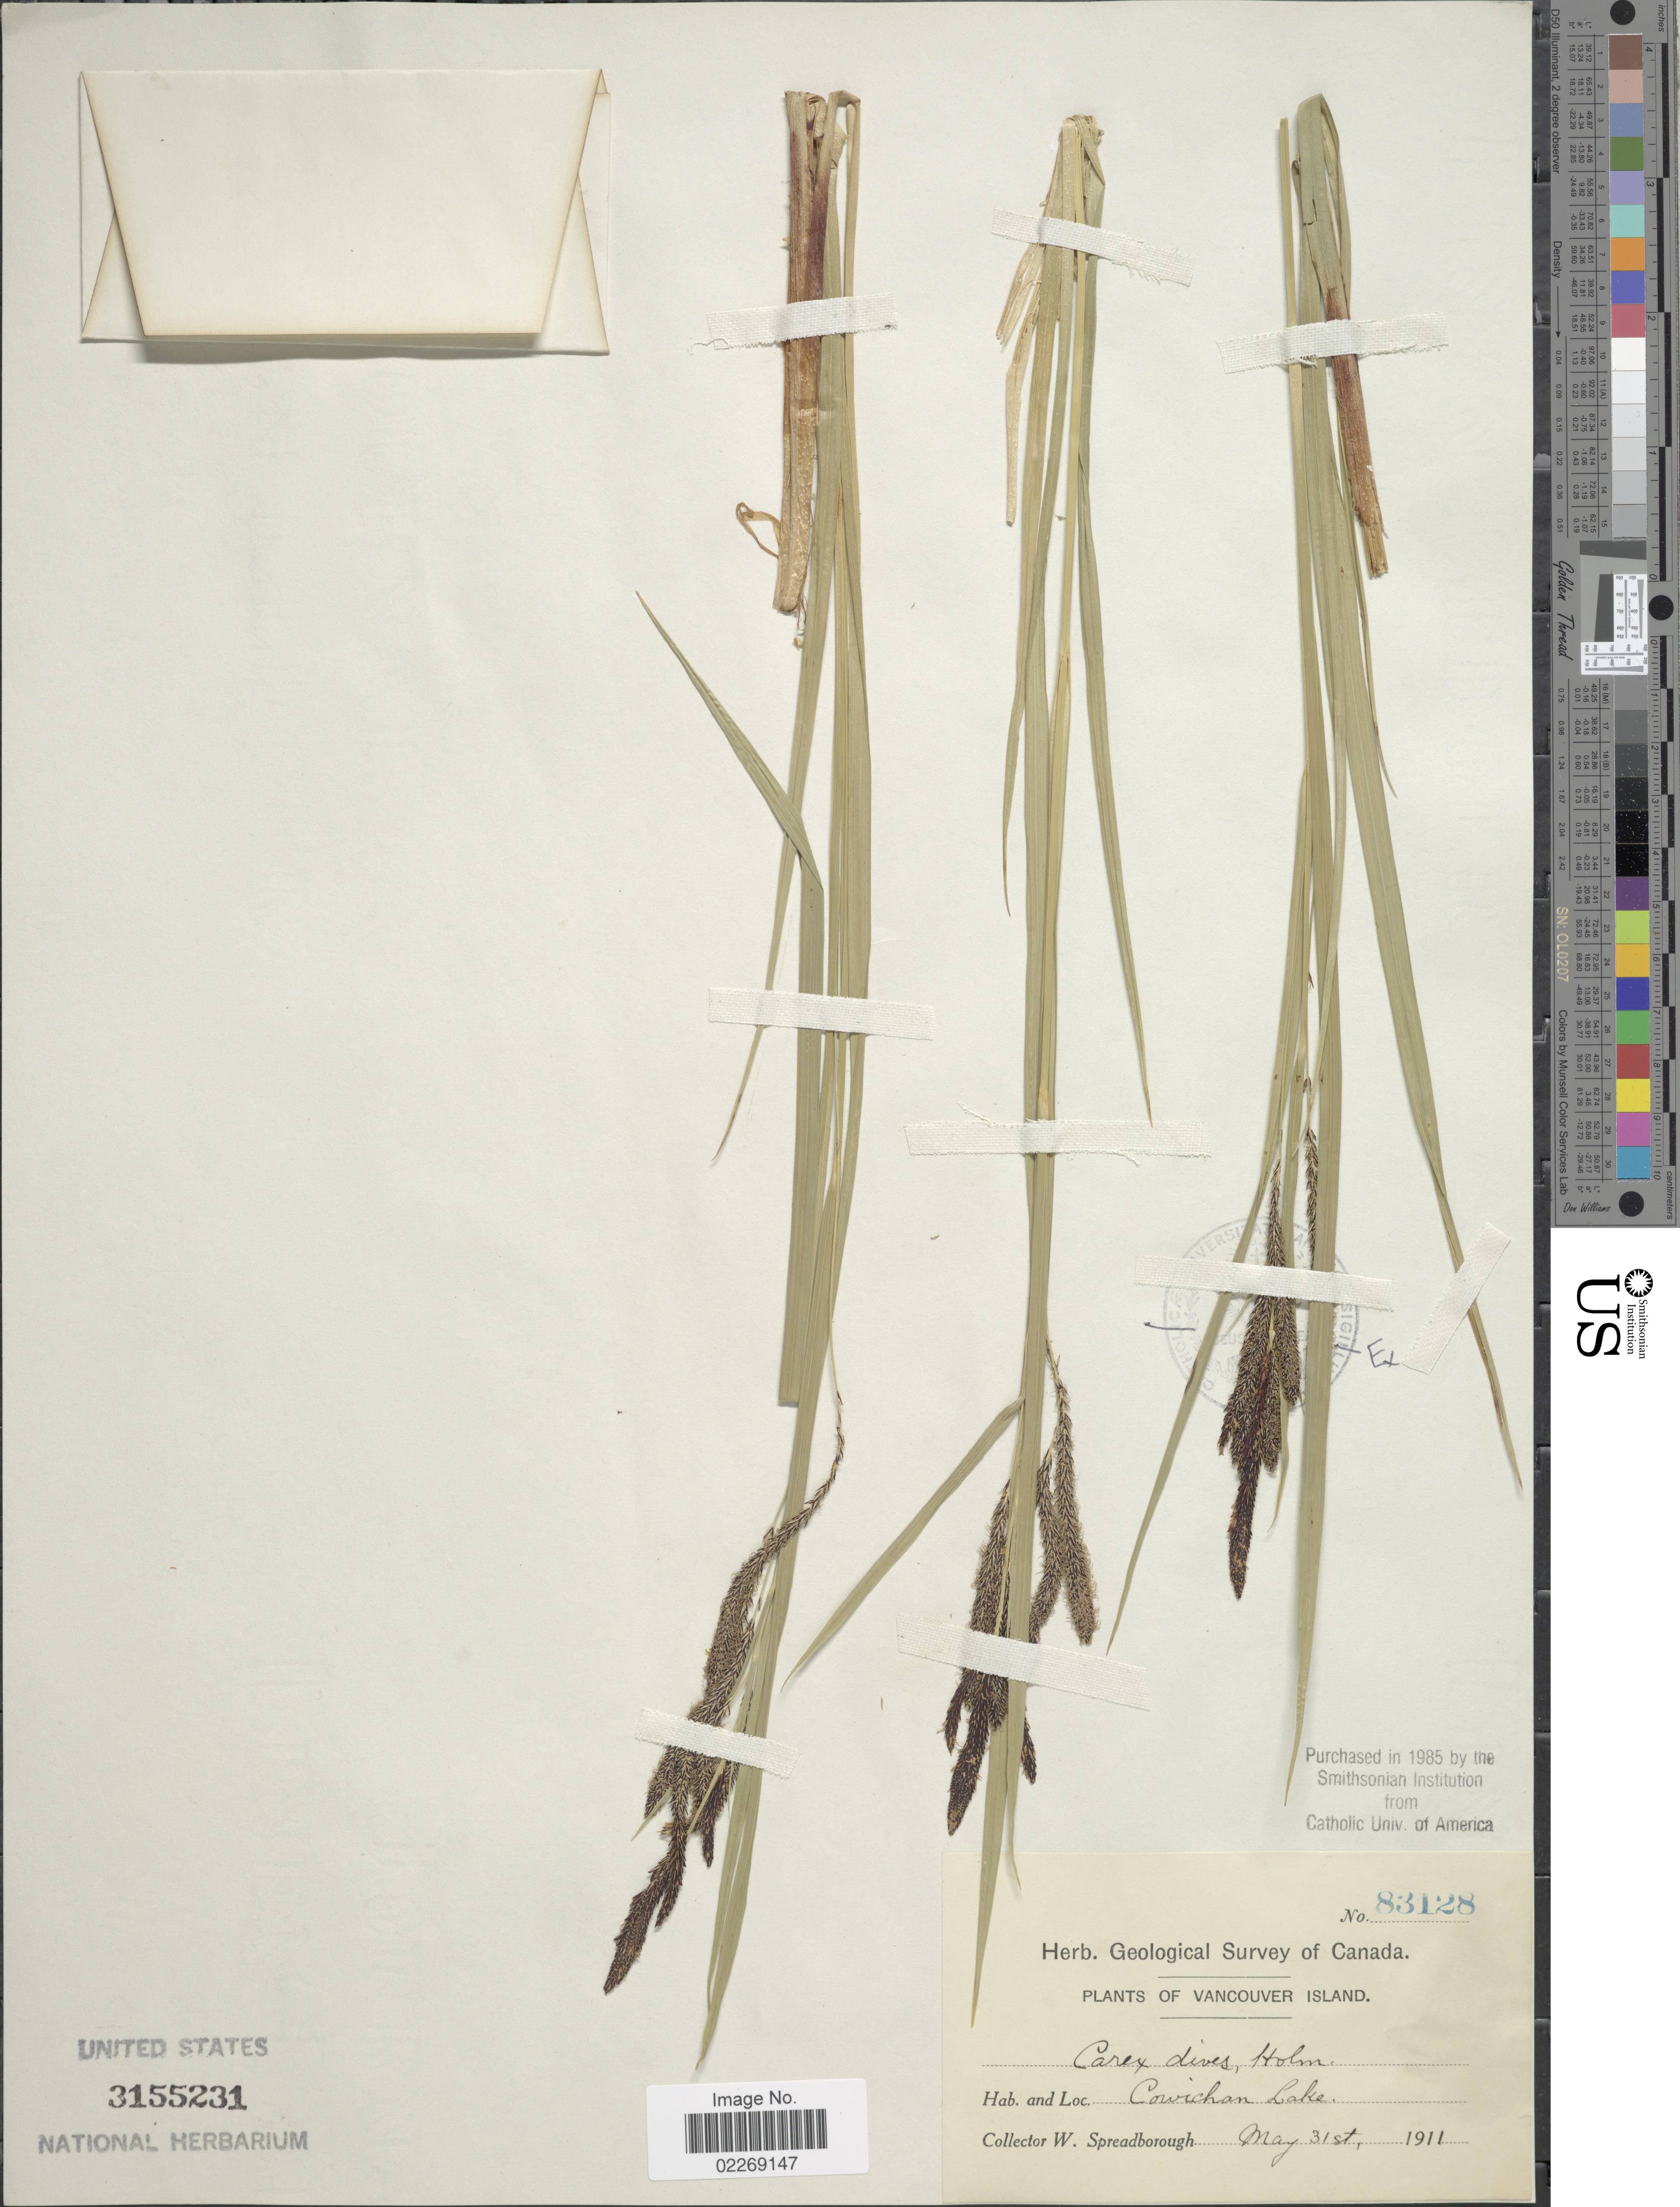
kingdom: Plantae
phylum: Tracheophyta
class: Liliopsida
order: Poales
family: Cyperaceae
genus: Carex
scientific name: Carex aquatilis var. dives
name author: (Holm) Kük.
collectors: W. Spreadborough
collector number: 83128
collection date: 1911-05-31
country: Canada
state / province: British Columbia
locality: Vancouver Island. Cowichan Lake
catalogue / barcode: US 3155231